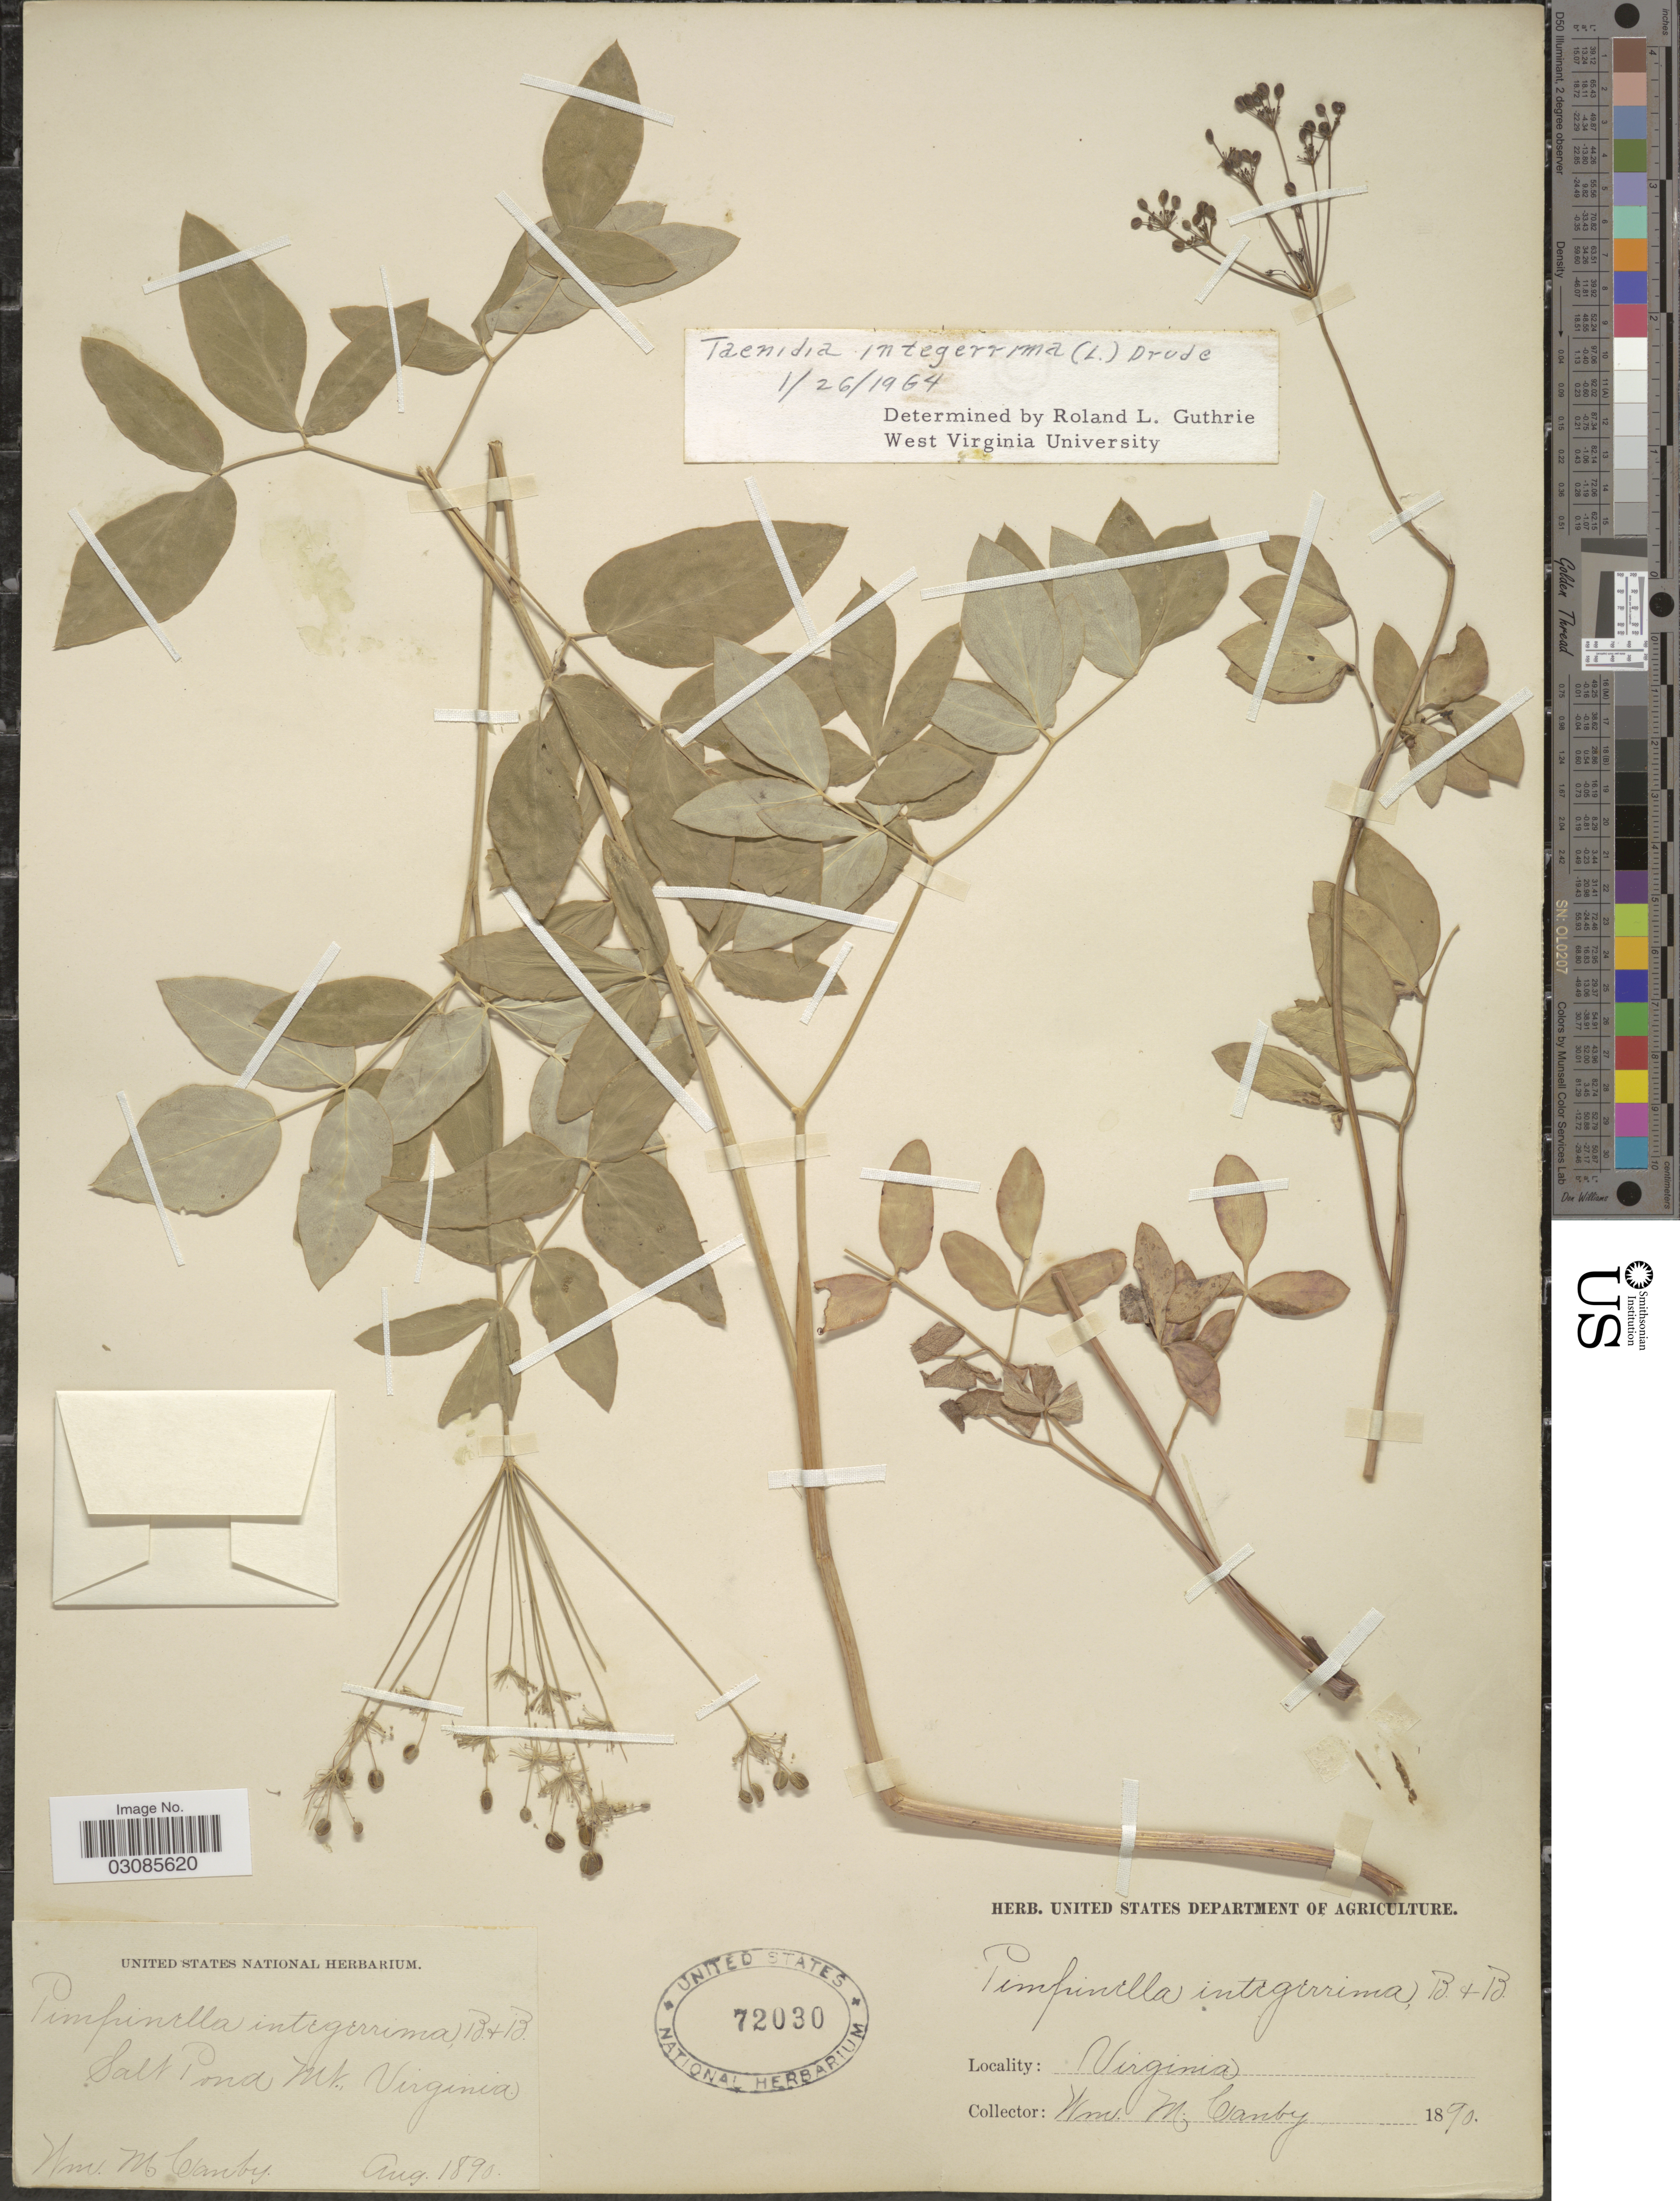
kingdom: Plantae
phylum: Tracheophyta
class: Magnoliopsida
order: Apiales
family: Apiaceae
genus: Taenidia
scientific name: Taenidia integerrima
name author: (L.) Drude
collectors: W. M. Canby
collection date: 1890-08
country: United States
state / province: Virginia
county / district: Giles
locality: Salt Pond Mt.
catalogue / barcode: US 72030